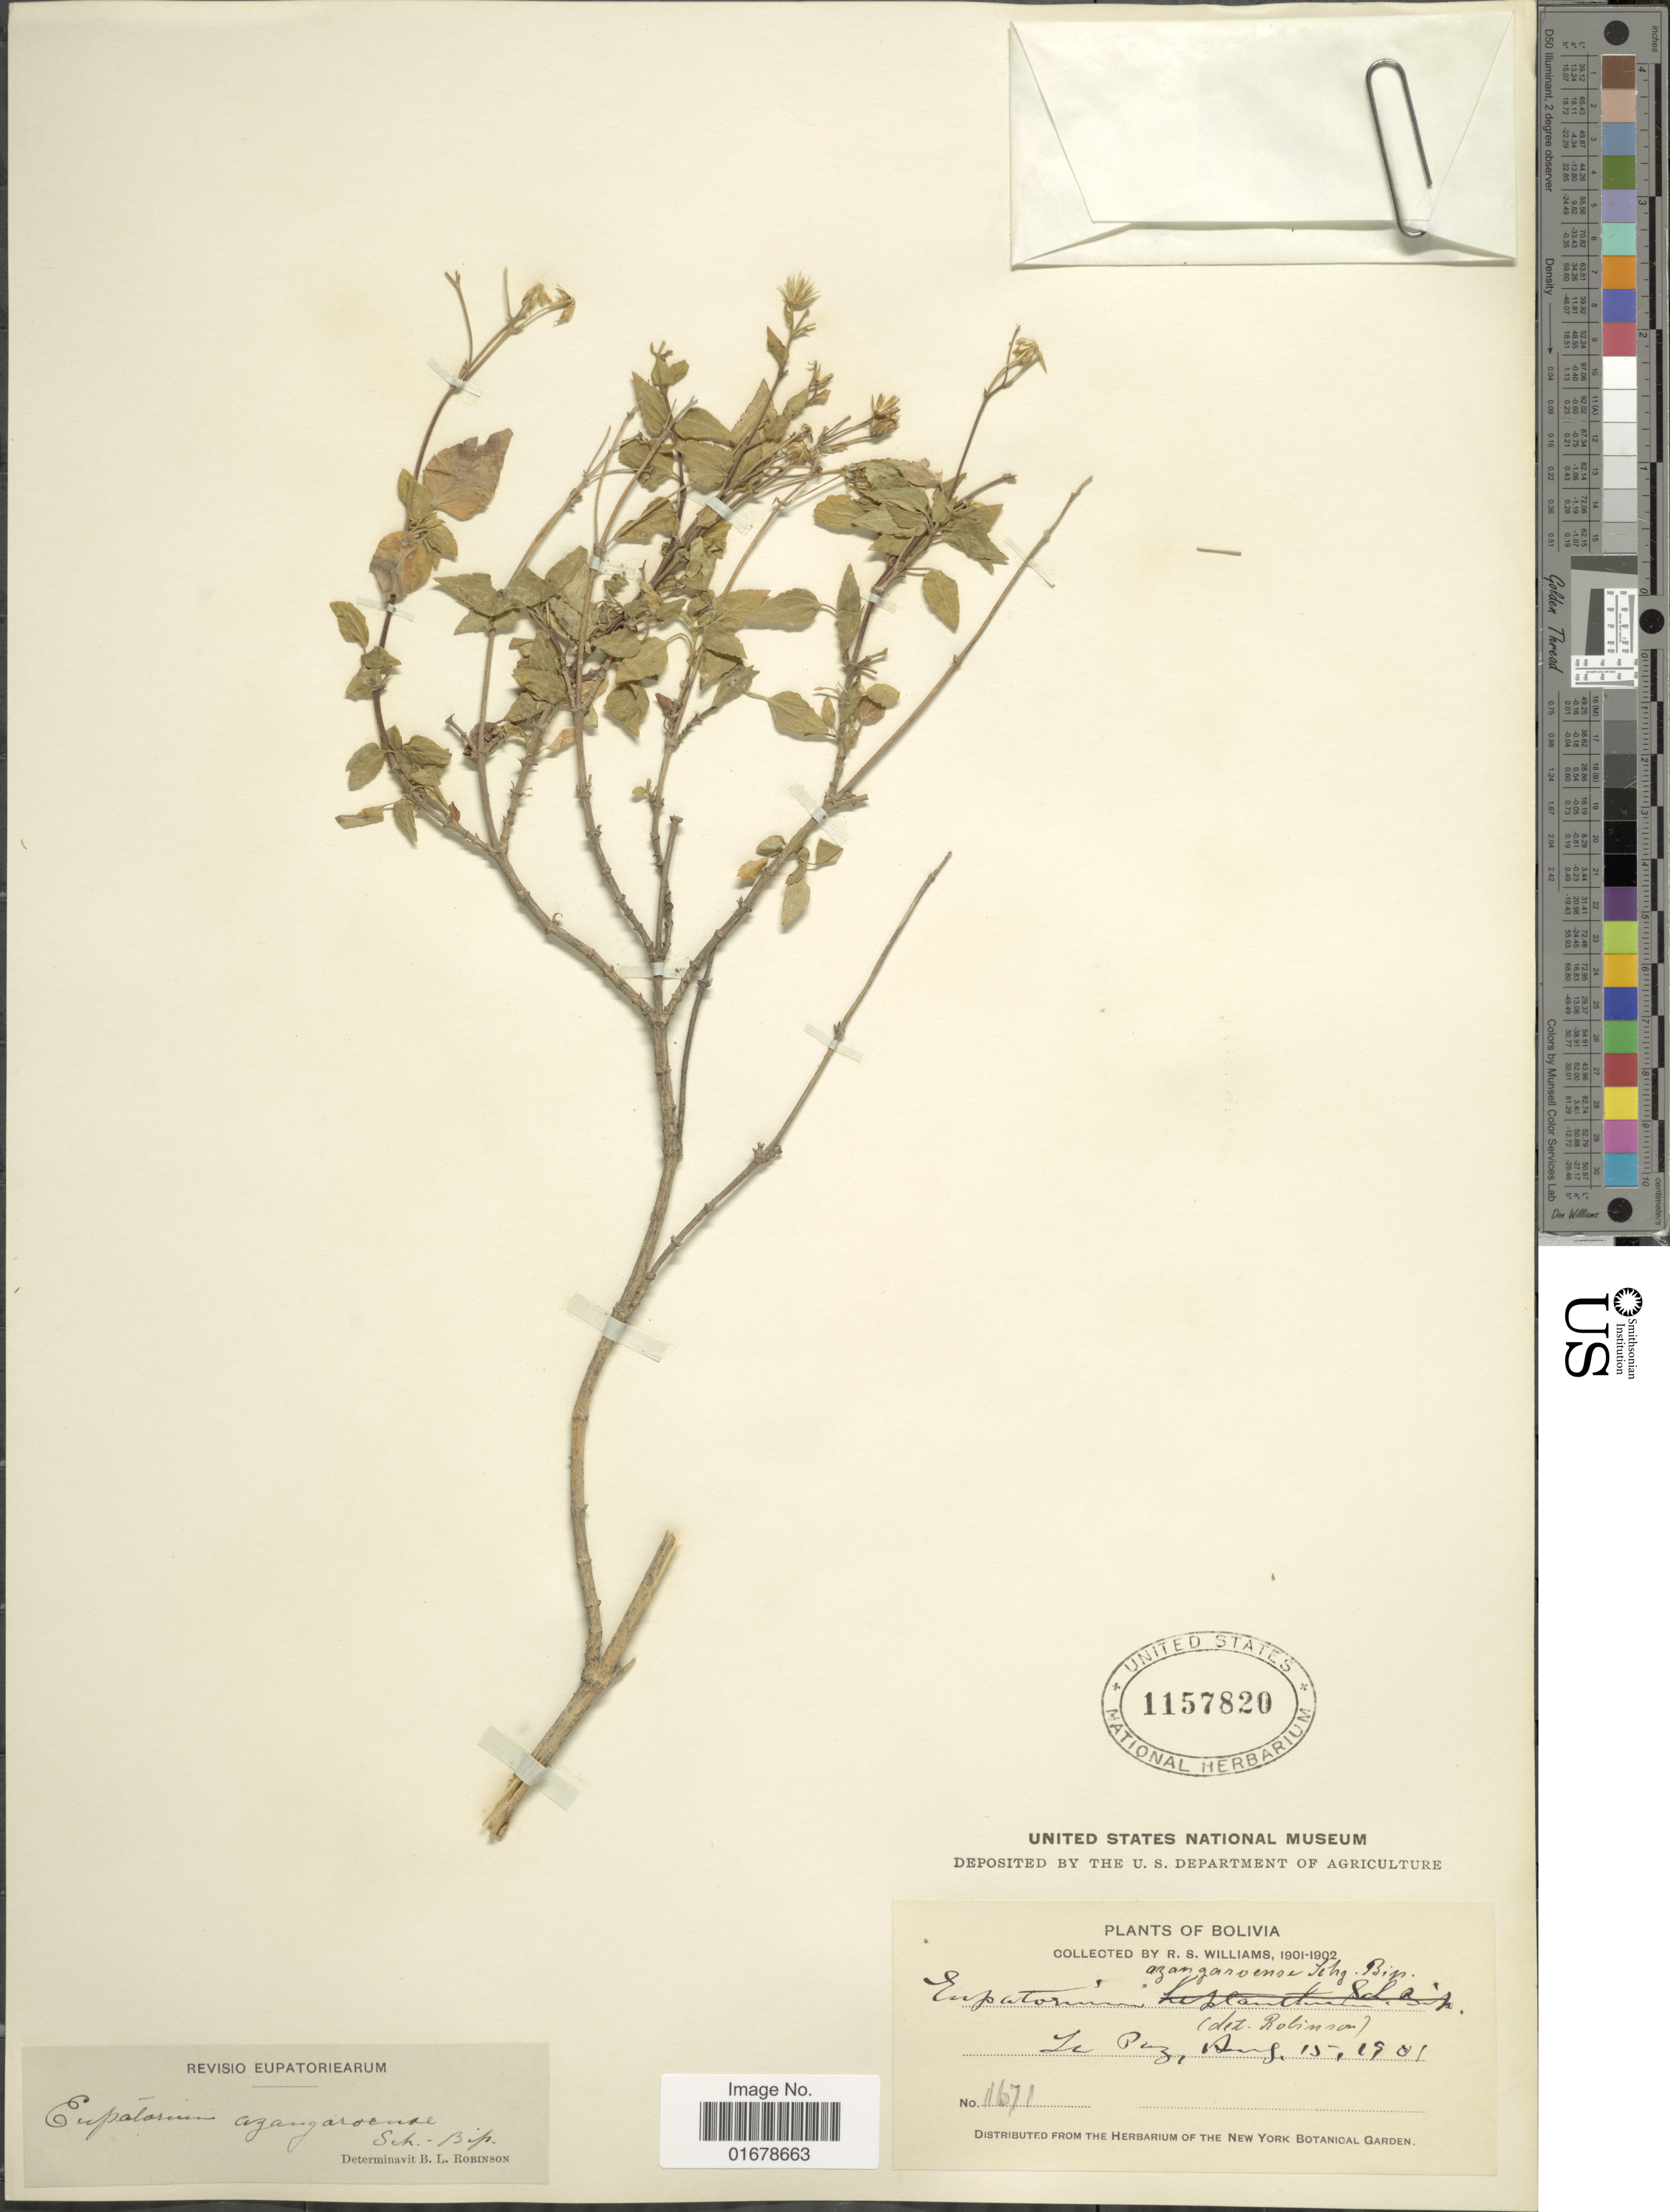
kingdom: Plantae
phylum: Tracheophyta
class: Magnoliopsida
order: Asterales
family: Asteraceae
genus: Ageratina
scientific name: Ageratina azangaroensis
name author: (Sch. Bip. ex Wedd.) R.M. King & H. Rob.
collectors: R. S. Williams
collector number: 1671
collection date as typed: Aug. 15, 1901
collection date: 1901-08-15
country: Bolivia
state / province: La Paz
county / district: Murillo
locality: La Paz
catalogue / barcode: US 1157820